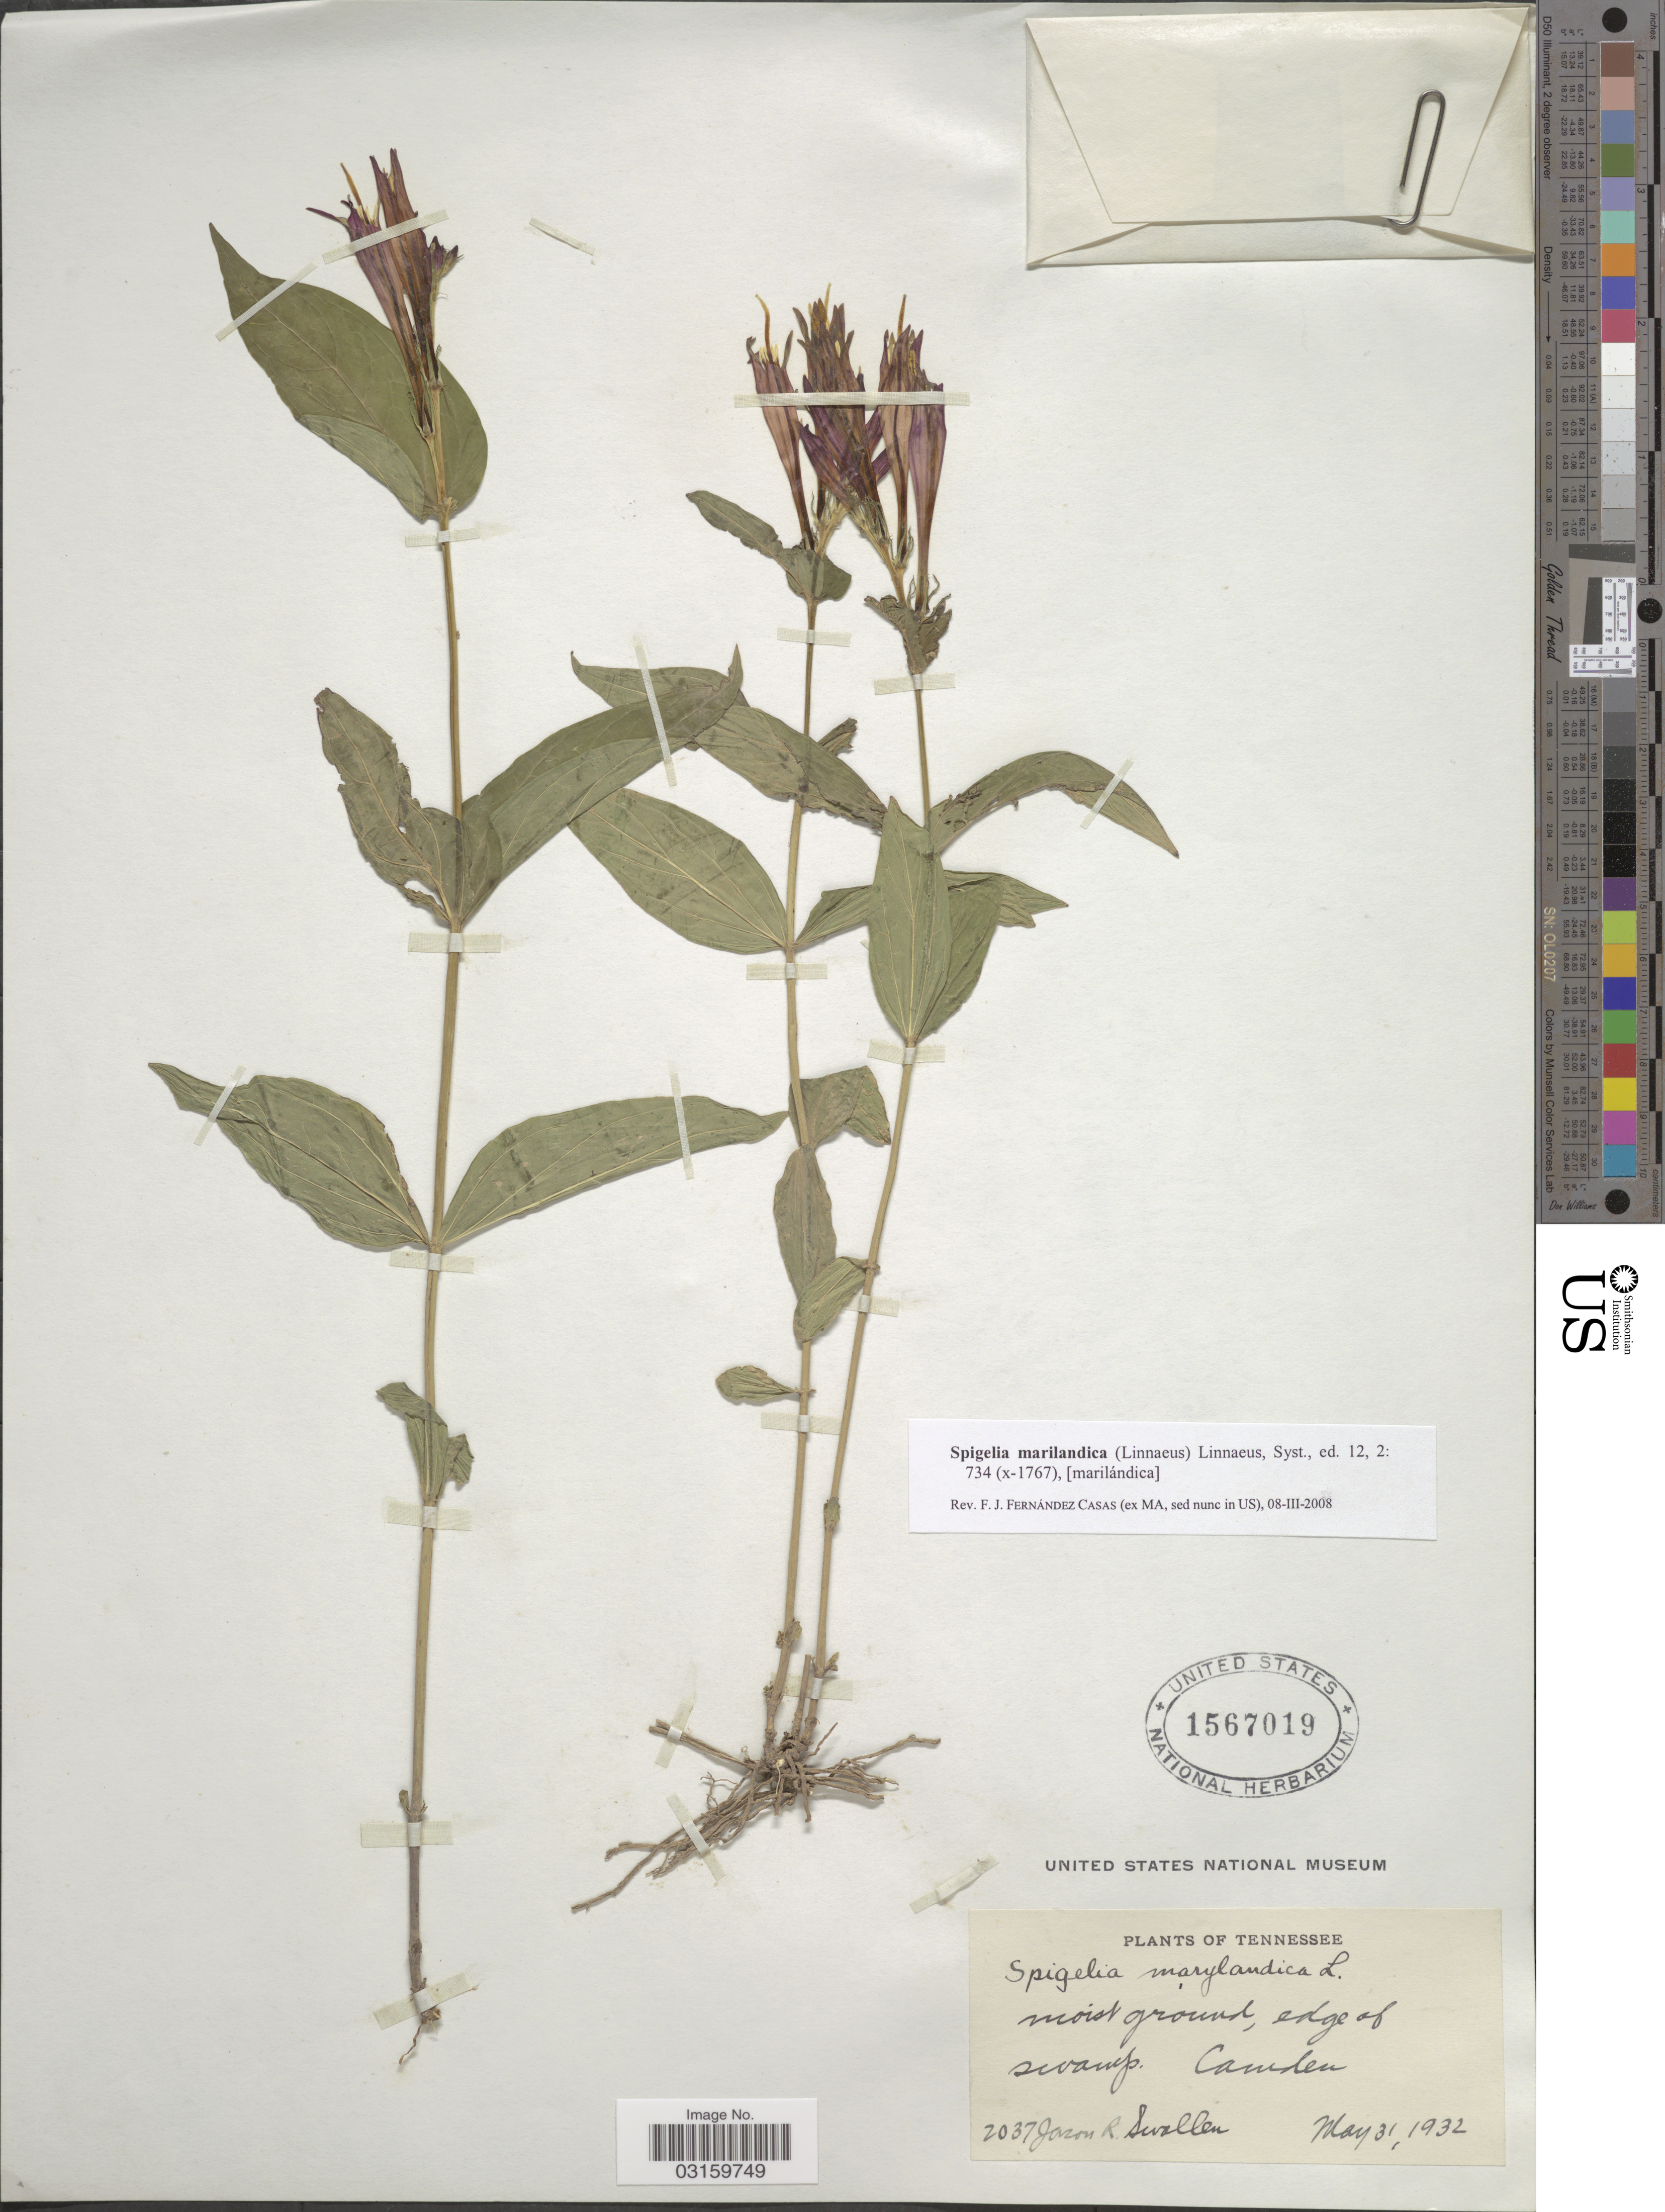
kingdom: Plantae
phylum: Tracheophyta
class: Magnoliopsida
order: Gentianales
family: Loganiaceae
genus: Spigelia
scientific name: Spigelia marilandica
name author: (L.) L.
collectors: J. R. Swallen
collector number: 2037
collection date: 1932-05-31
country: United States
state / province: Tennessee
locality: Camden.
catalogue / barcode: US 1567019